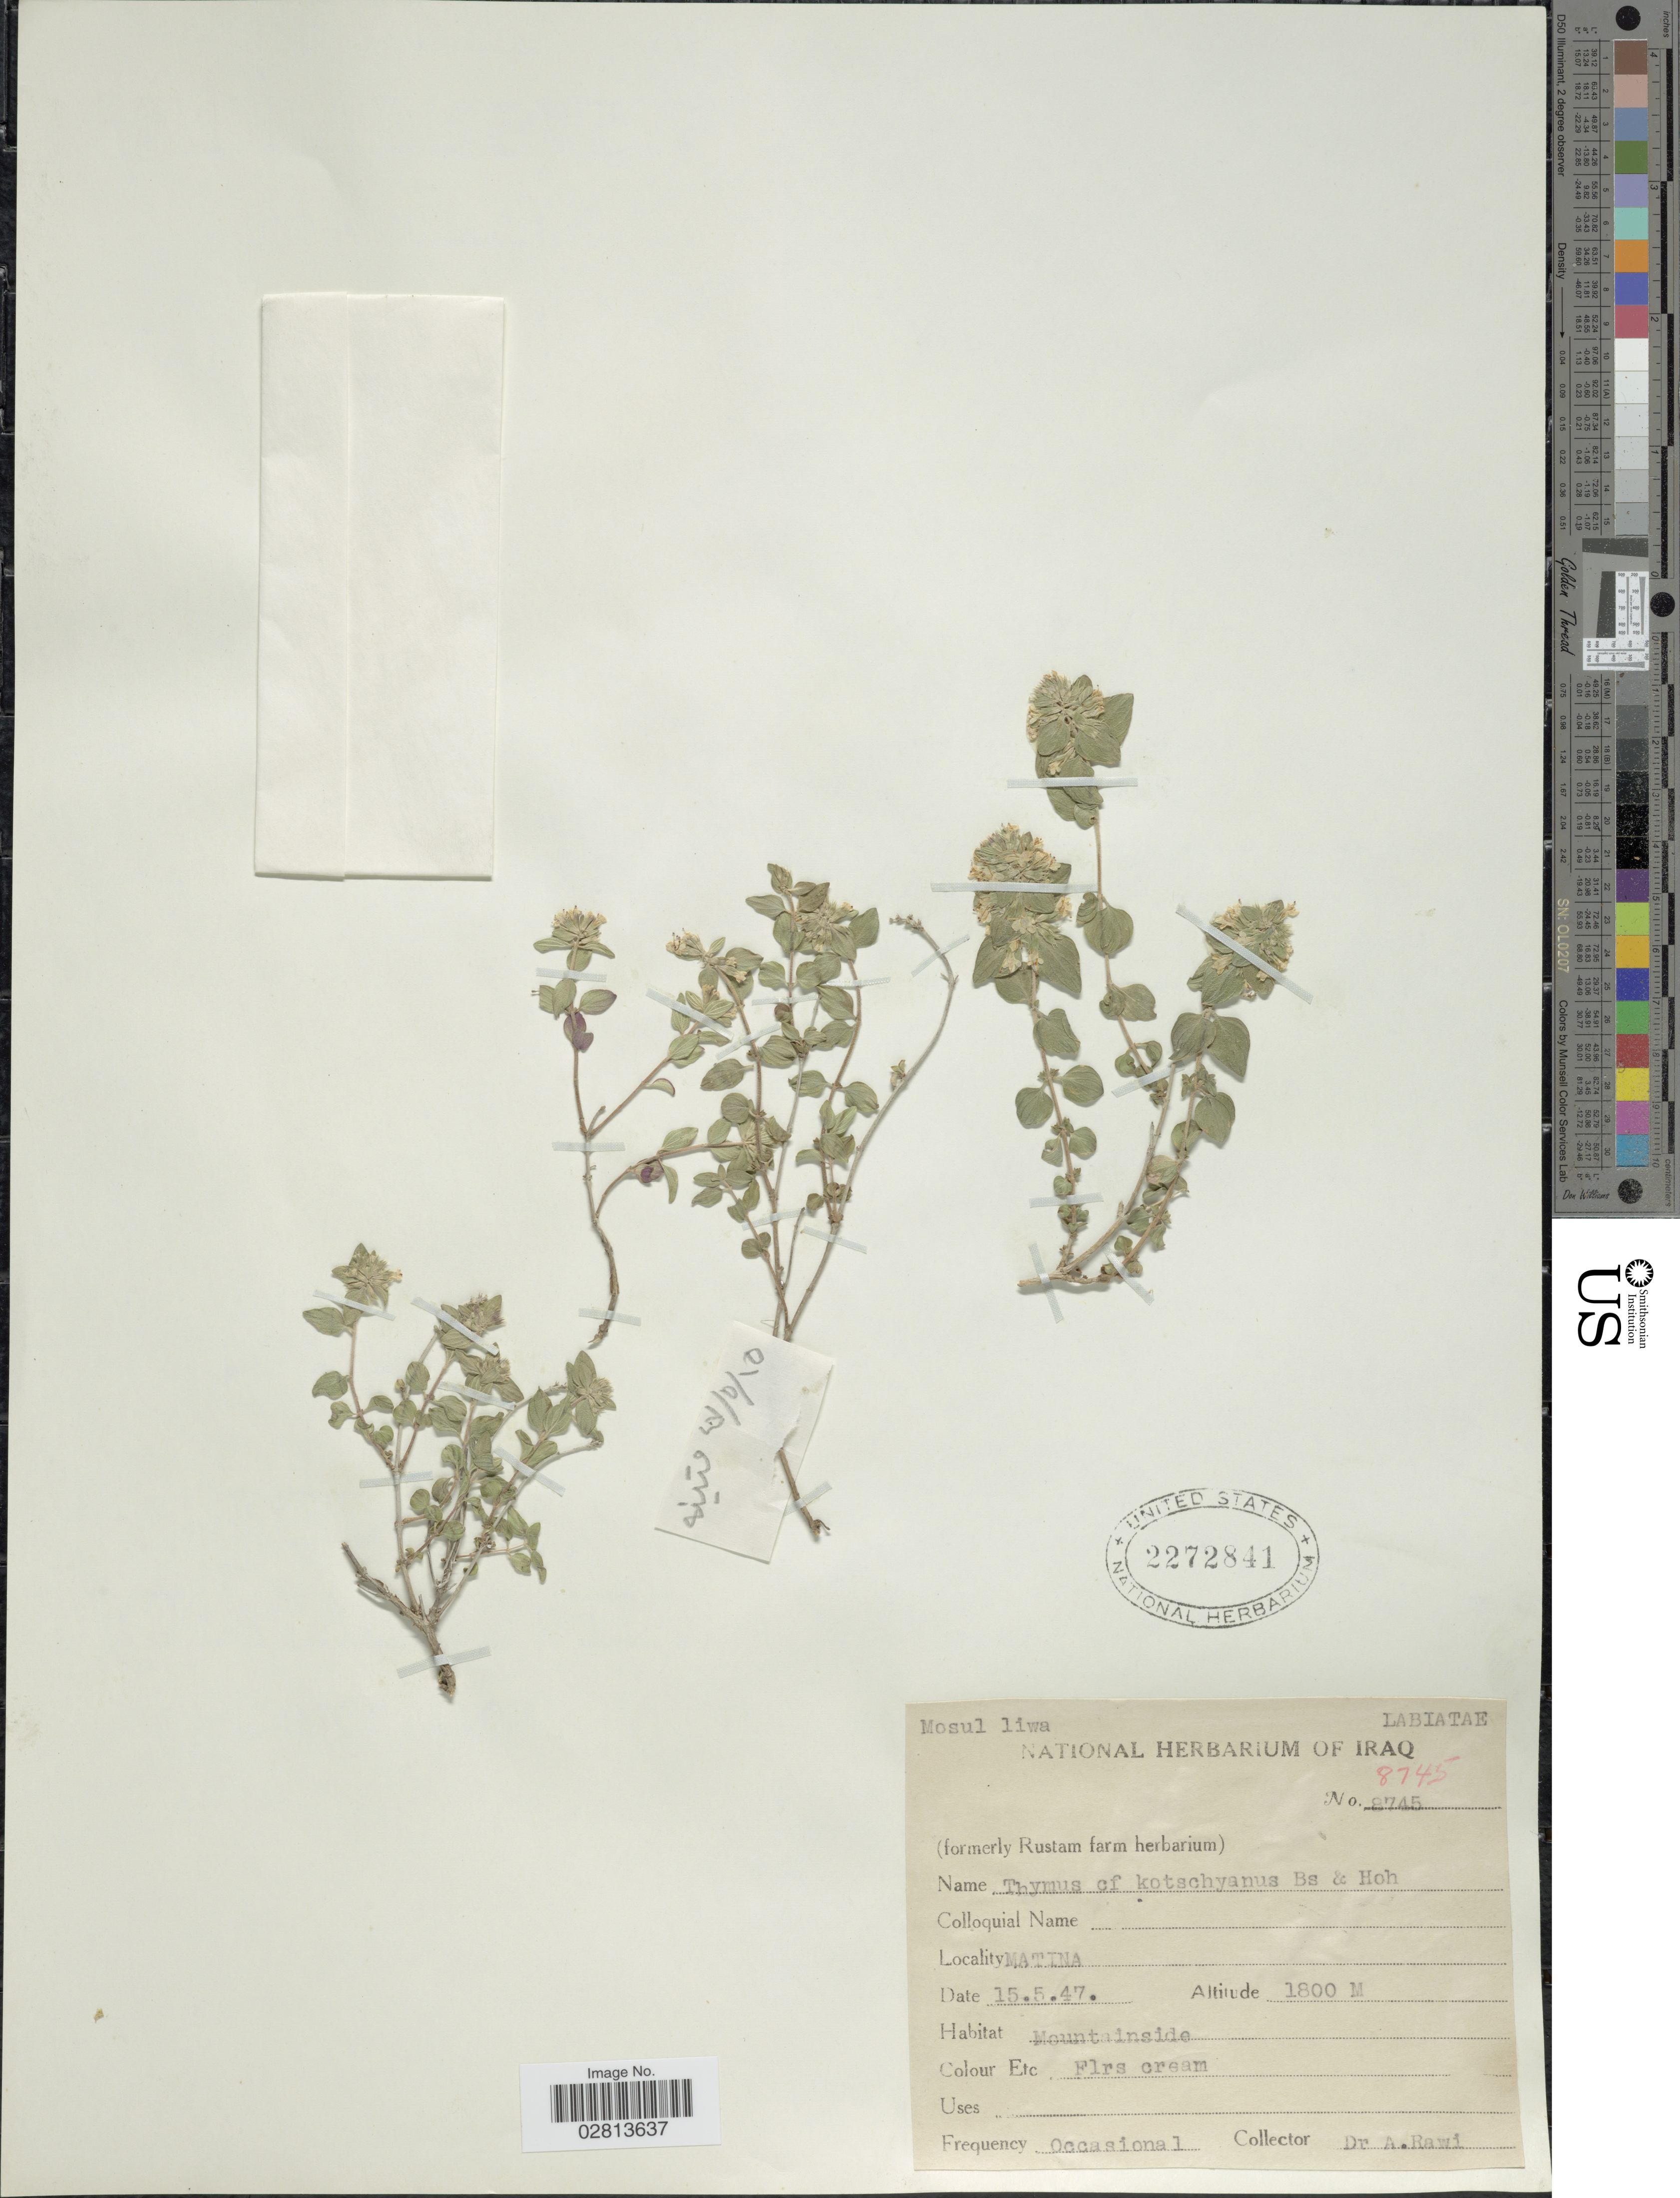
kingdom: Plantae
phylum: Tracheophyta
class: Magnoliopsida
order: Lamiales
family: Lamiaceae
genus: Thymus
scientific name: Thymus kotschyanus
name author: Boiss. & Hohen.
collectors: A. Rawi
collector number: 8745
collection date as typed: Transcribed d/m/y: 15/5/47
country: Iraq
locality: Mosul liwa, Matina.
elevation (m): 1800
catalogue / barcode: US 2272841